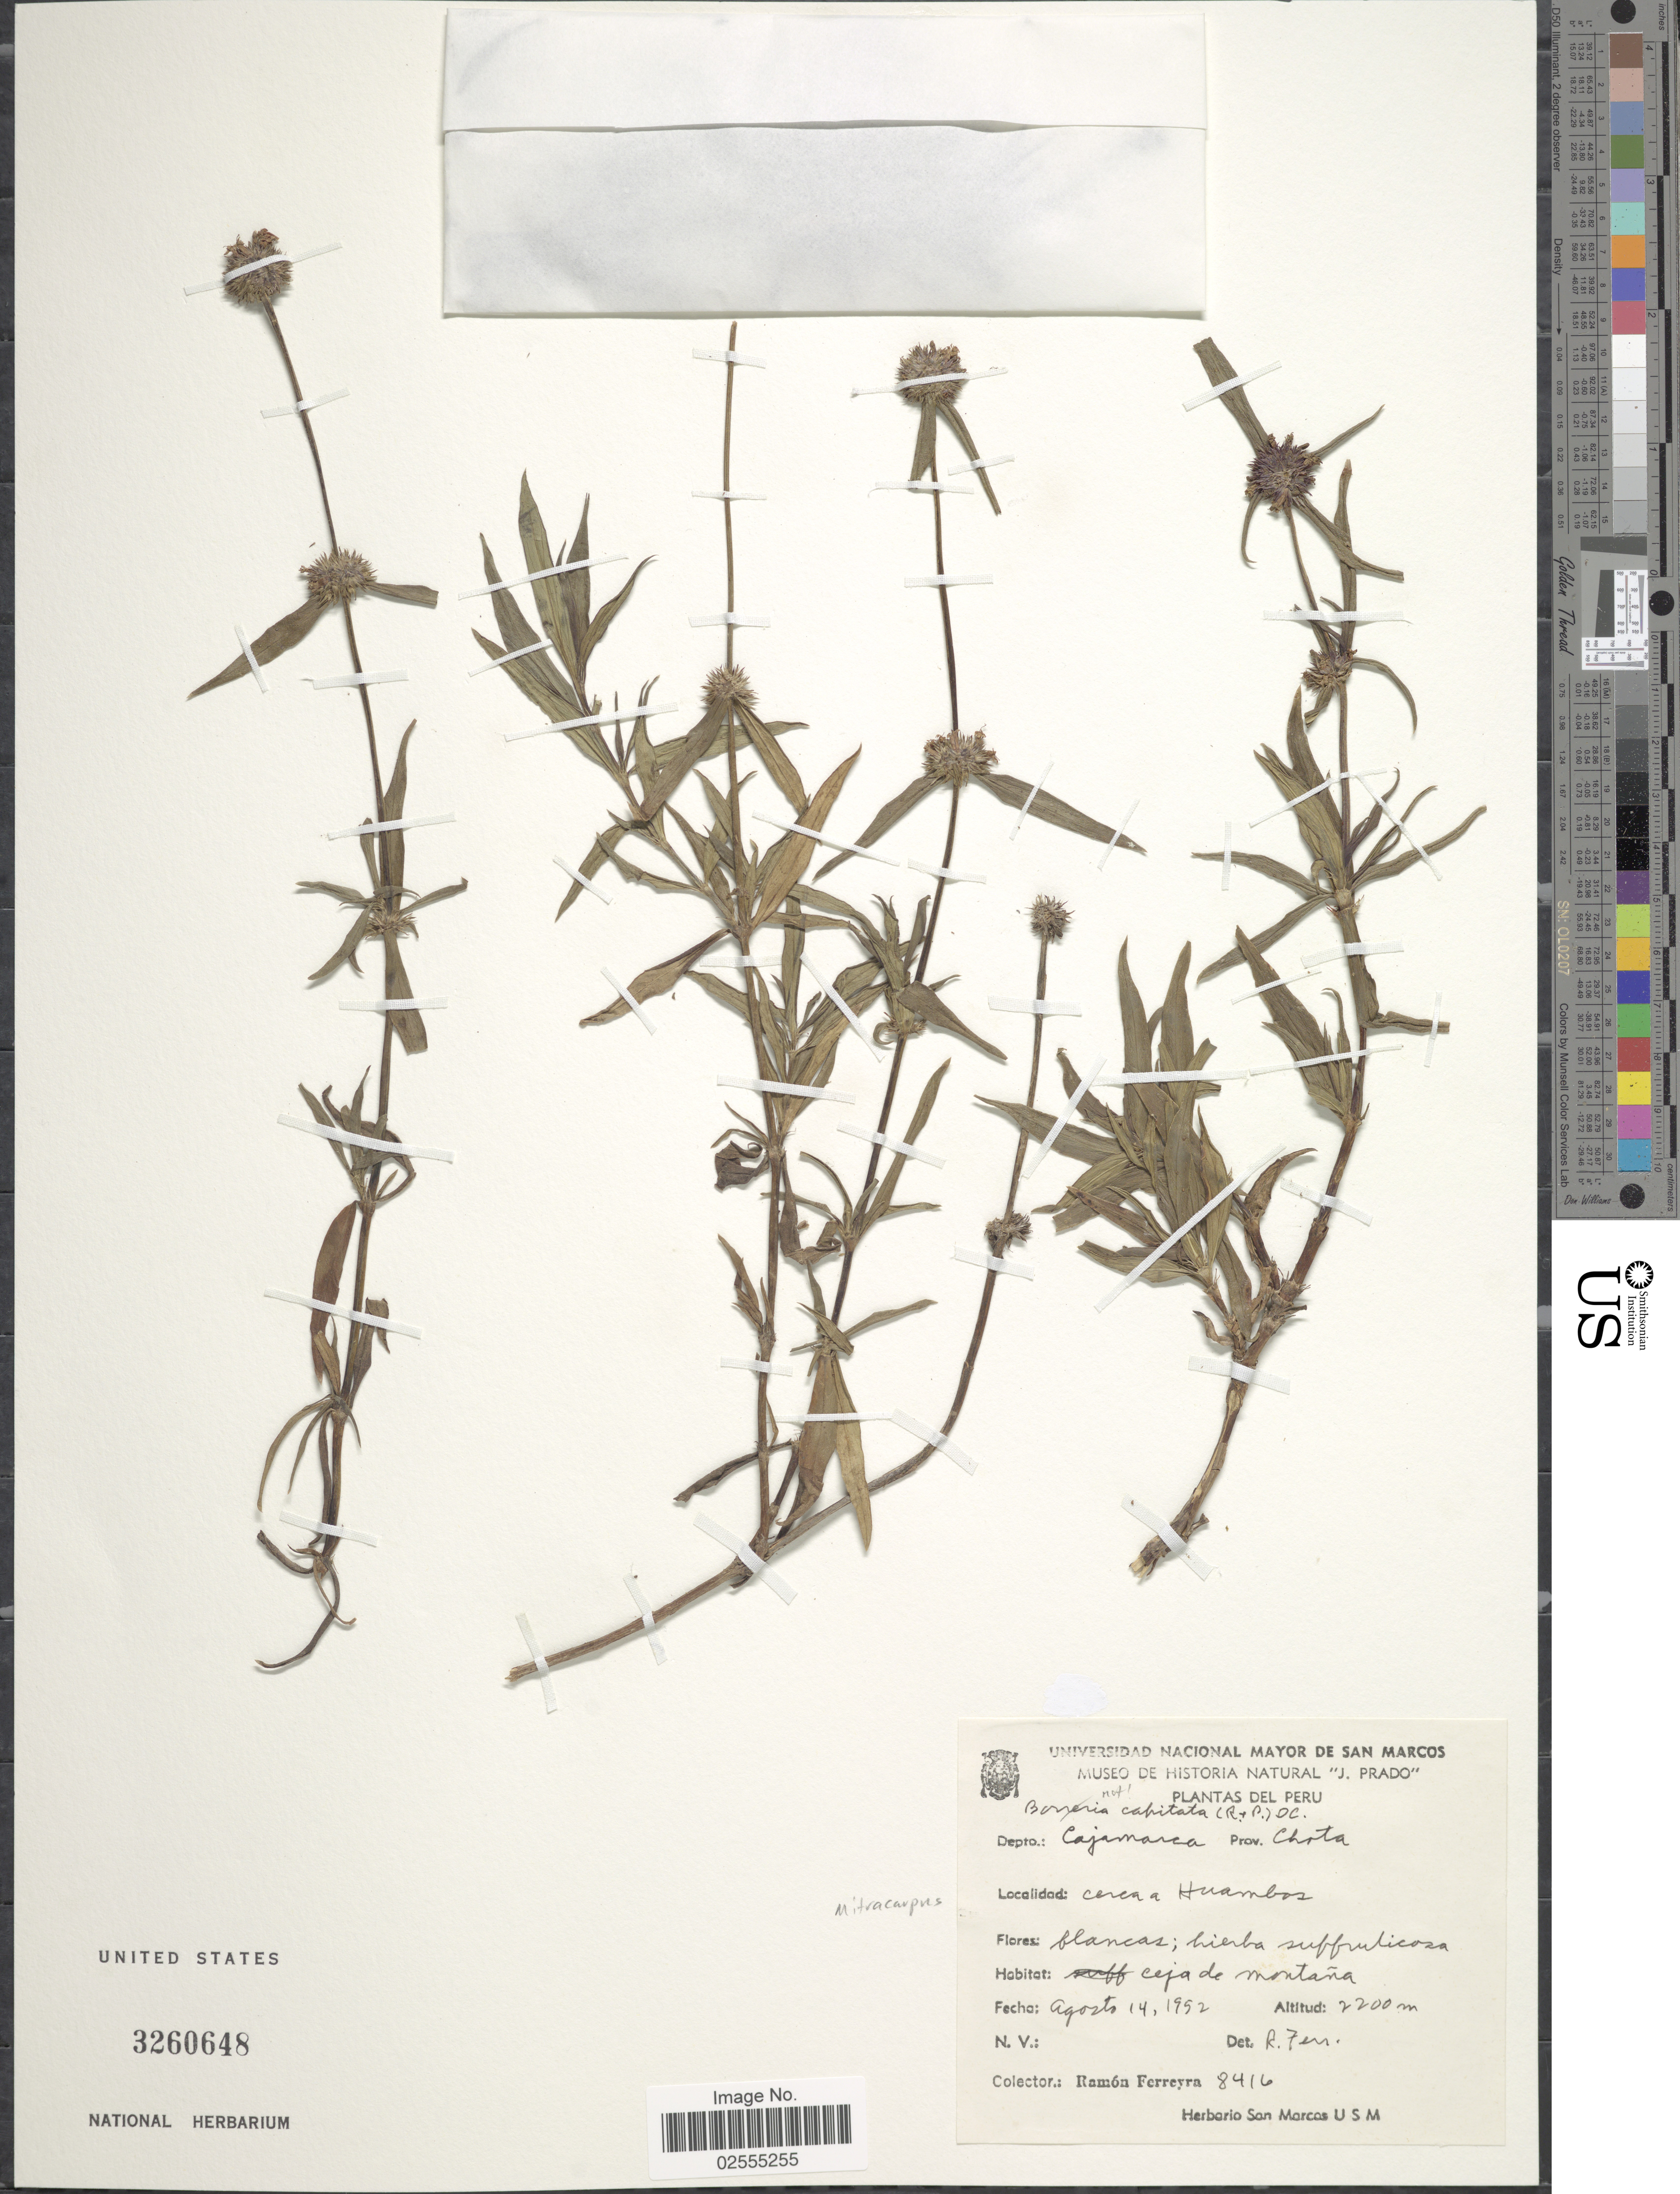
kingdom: Plantae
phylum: Tracheophyta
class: Magnoliopsida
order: Gentianales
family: Rubiaceae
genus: Mitracarpus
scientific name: Mitracarpus sp.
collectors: R. A. Ferreyra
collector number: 8416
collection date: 1952-08-14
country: Peru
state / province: Cajamarca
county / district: Chota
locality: Cerca a Huambos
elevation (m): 2200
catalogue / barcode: US 3260648